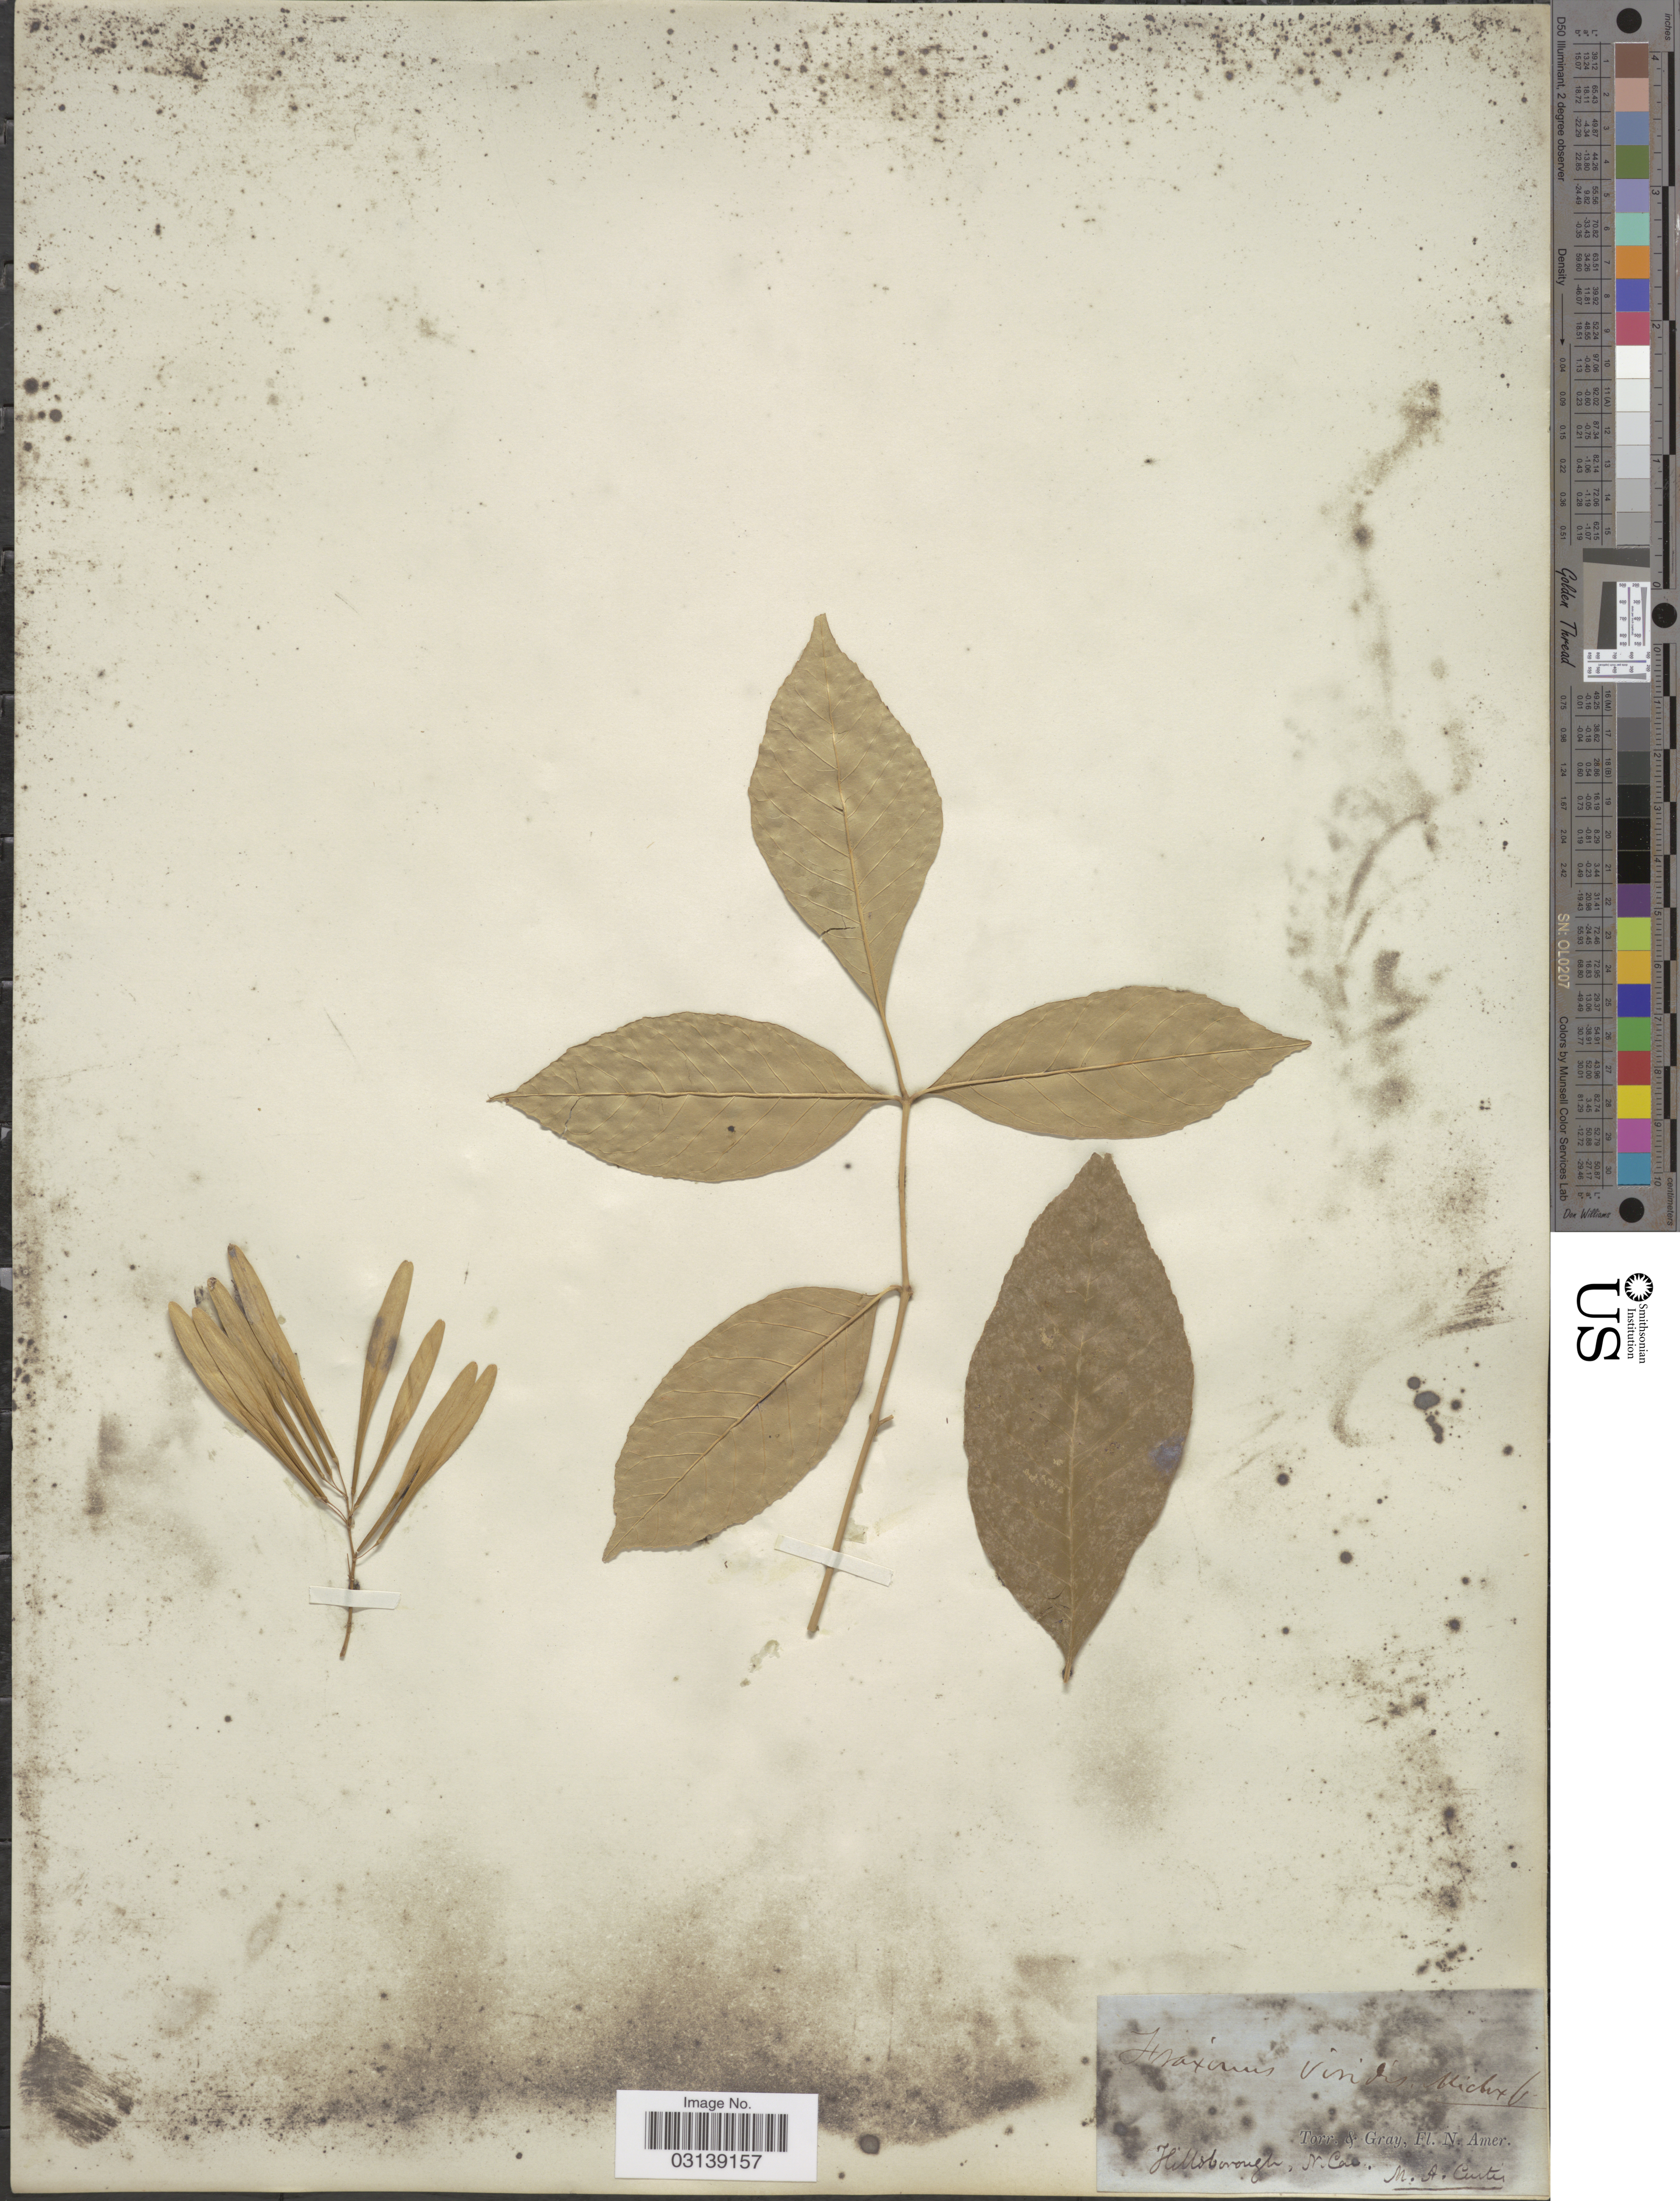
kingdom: Plantae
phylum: Tracheophyta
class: Magnoliopsida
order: Lamiales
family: Oleaceae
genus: Fraxinus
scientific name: Fraxinus pennsylvanica var. lanceolata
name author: Sarg.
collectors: M. A. Curtis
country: United States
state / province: North Carolina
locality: Hillsborough.